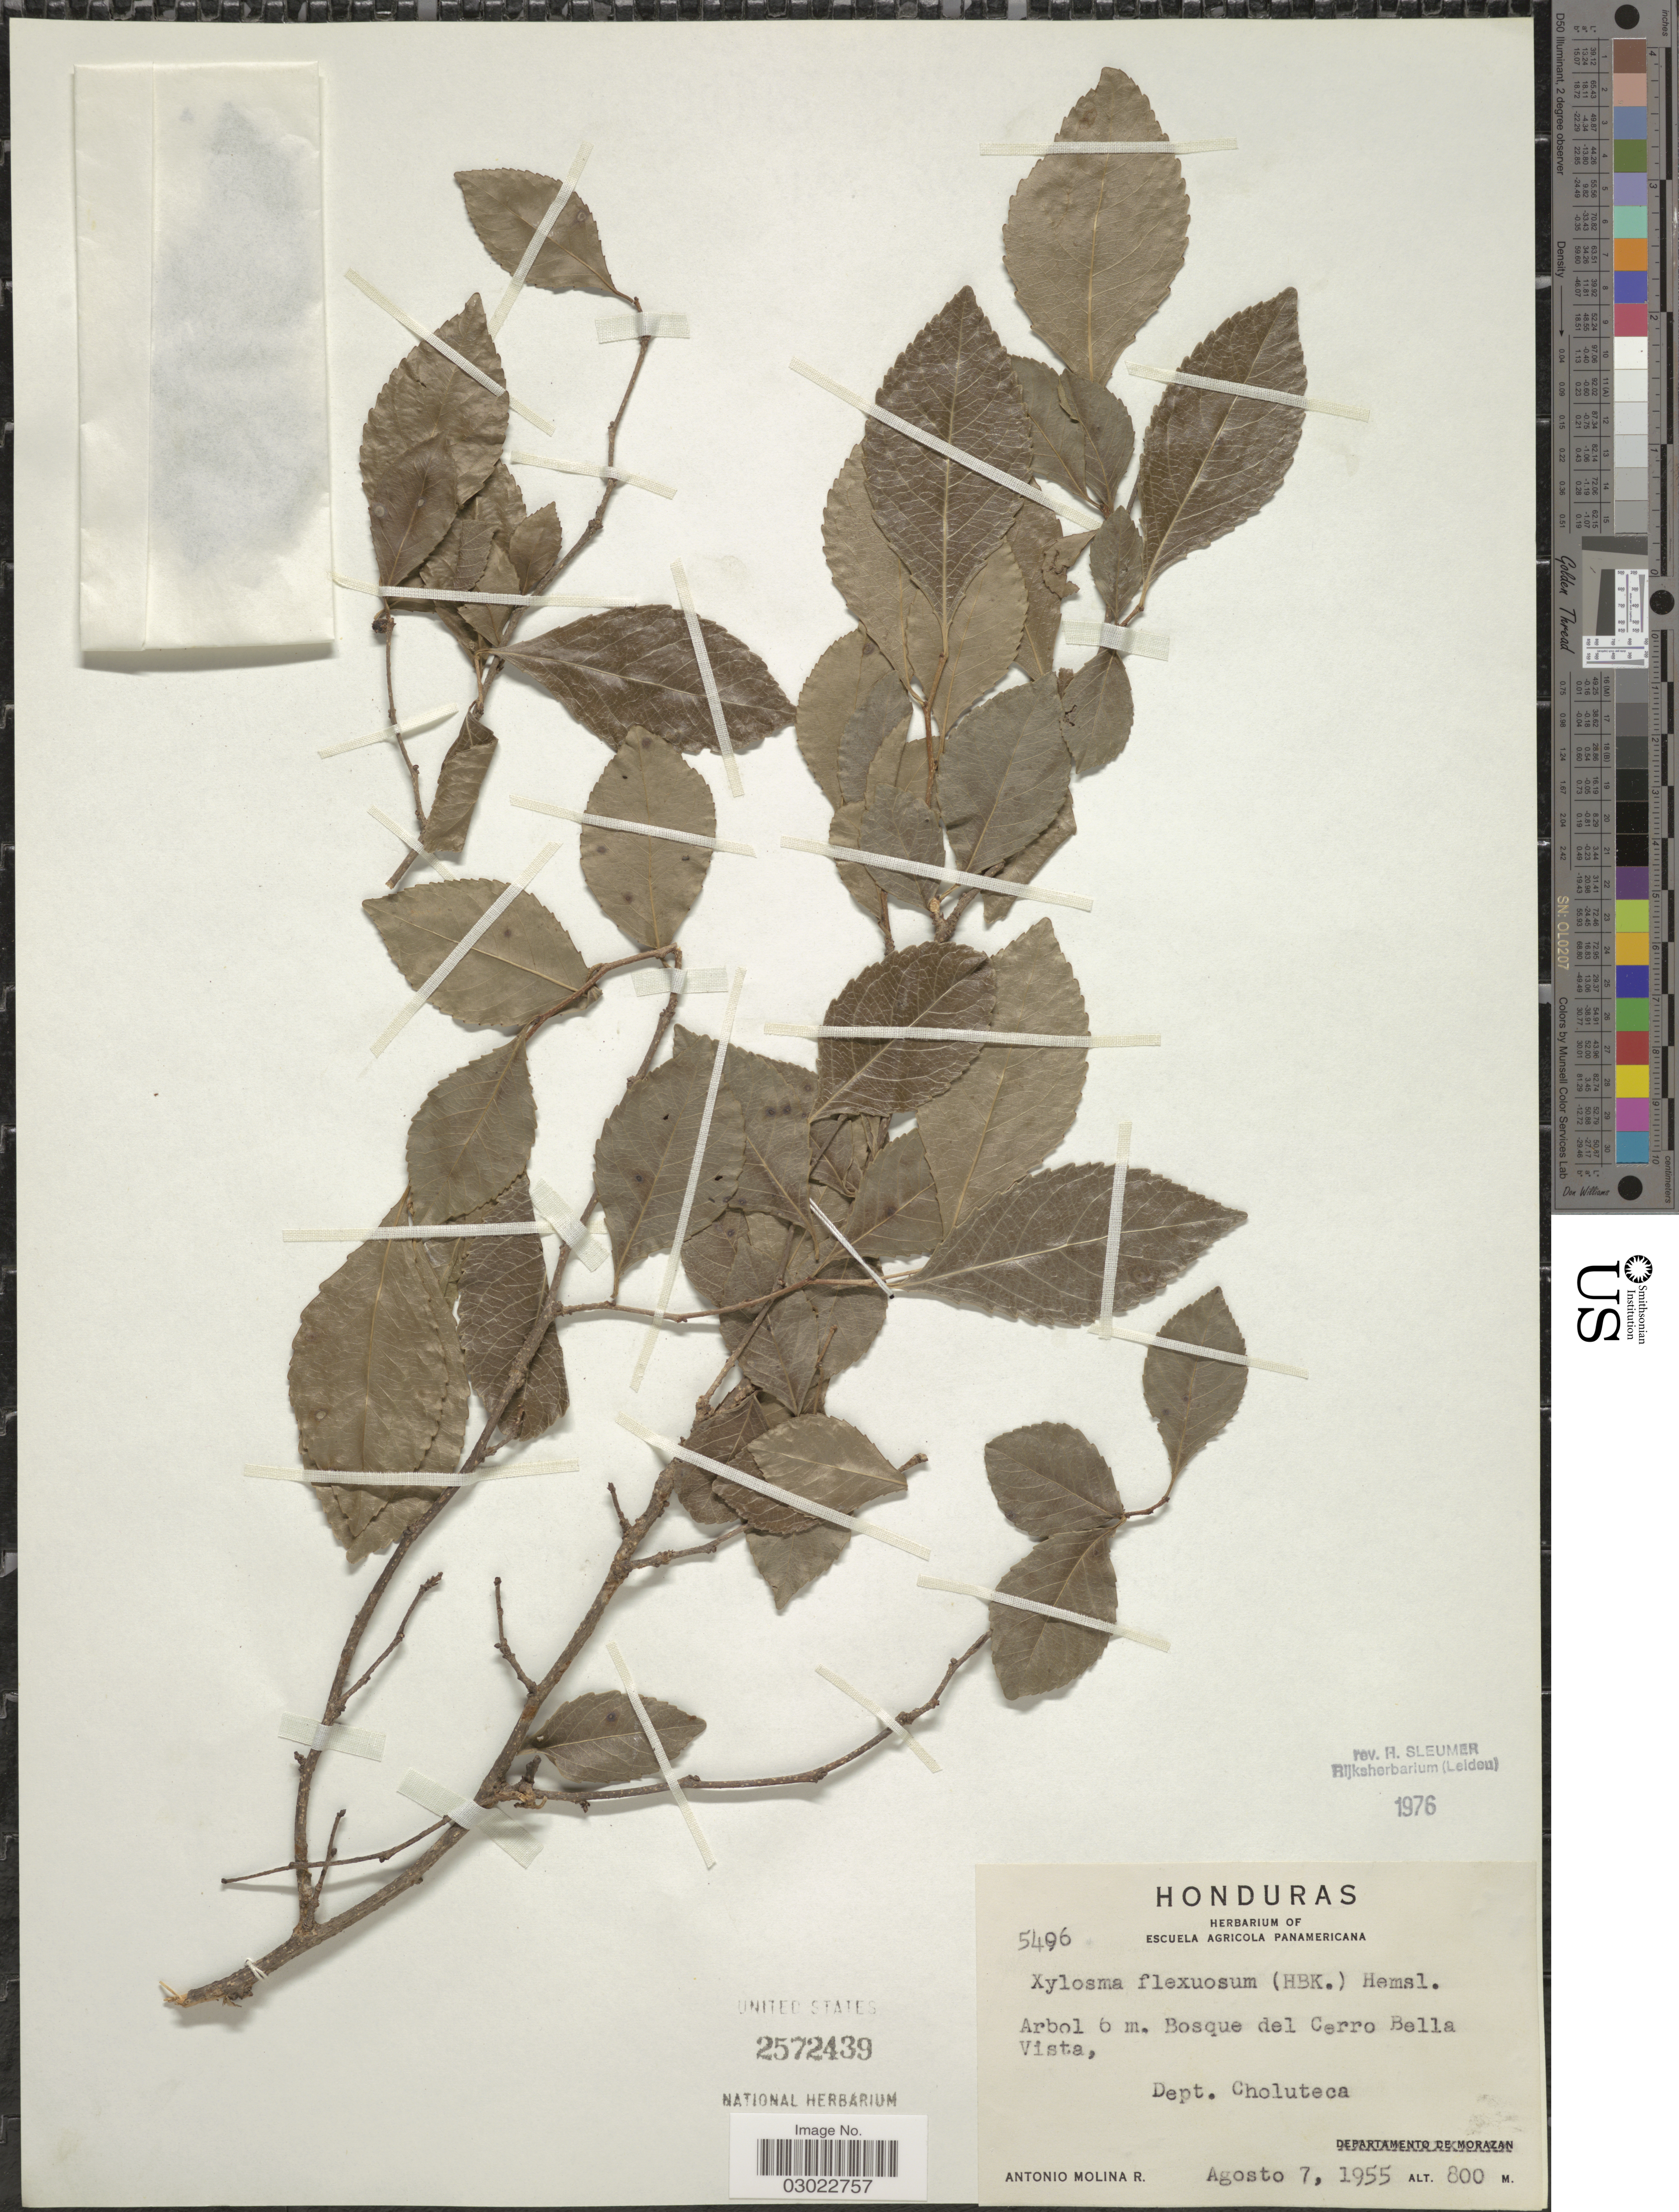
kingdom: Plantae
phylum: Tracheophyta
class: Magnoliopsida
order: Malpighiales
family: Salicaceae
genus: Xylosma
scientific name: Xylosma flexuosa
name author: (Kunth) Hemsl.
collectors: A. Molina R.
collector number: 5496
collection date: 1955-08-07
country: Honduras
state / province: Choluteca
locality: Bosque del Cerro Bella Vista, Dept. Choluteca.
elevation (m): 800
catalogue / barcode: US 2572439